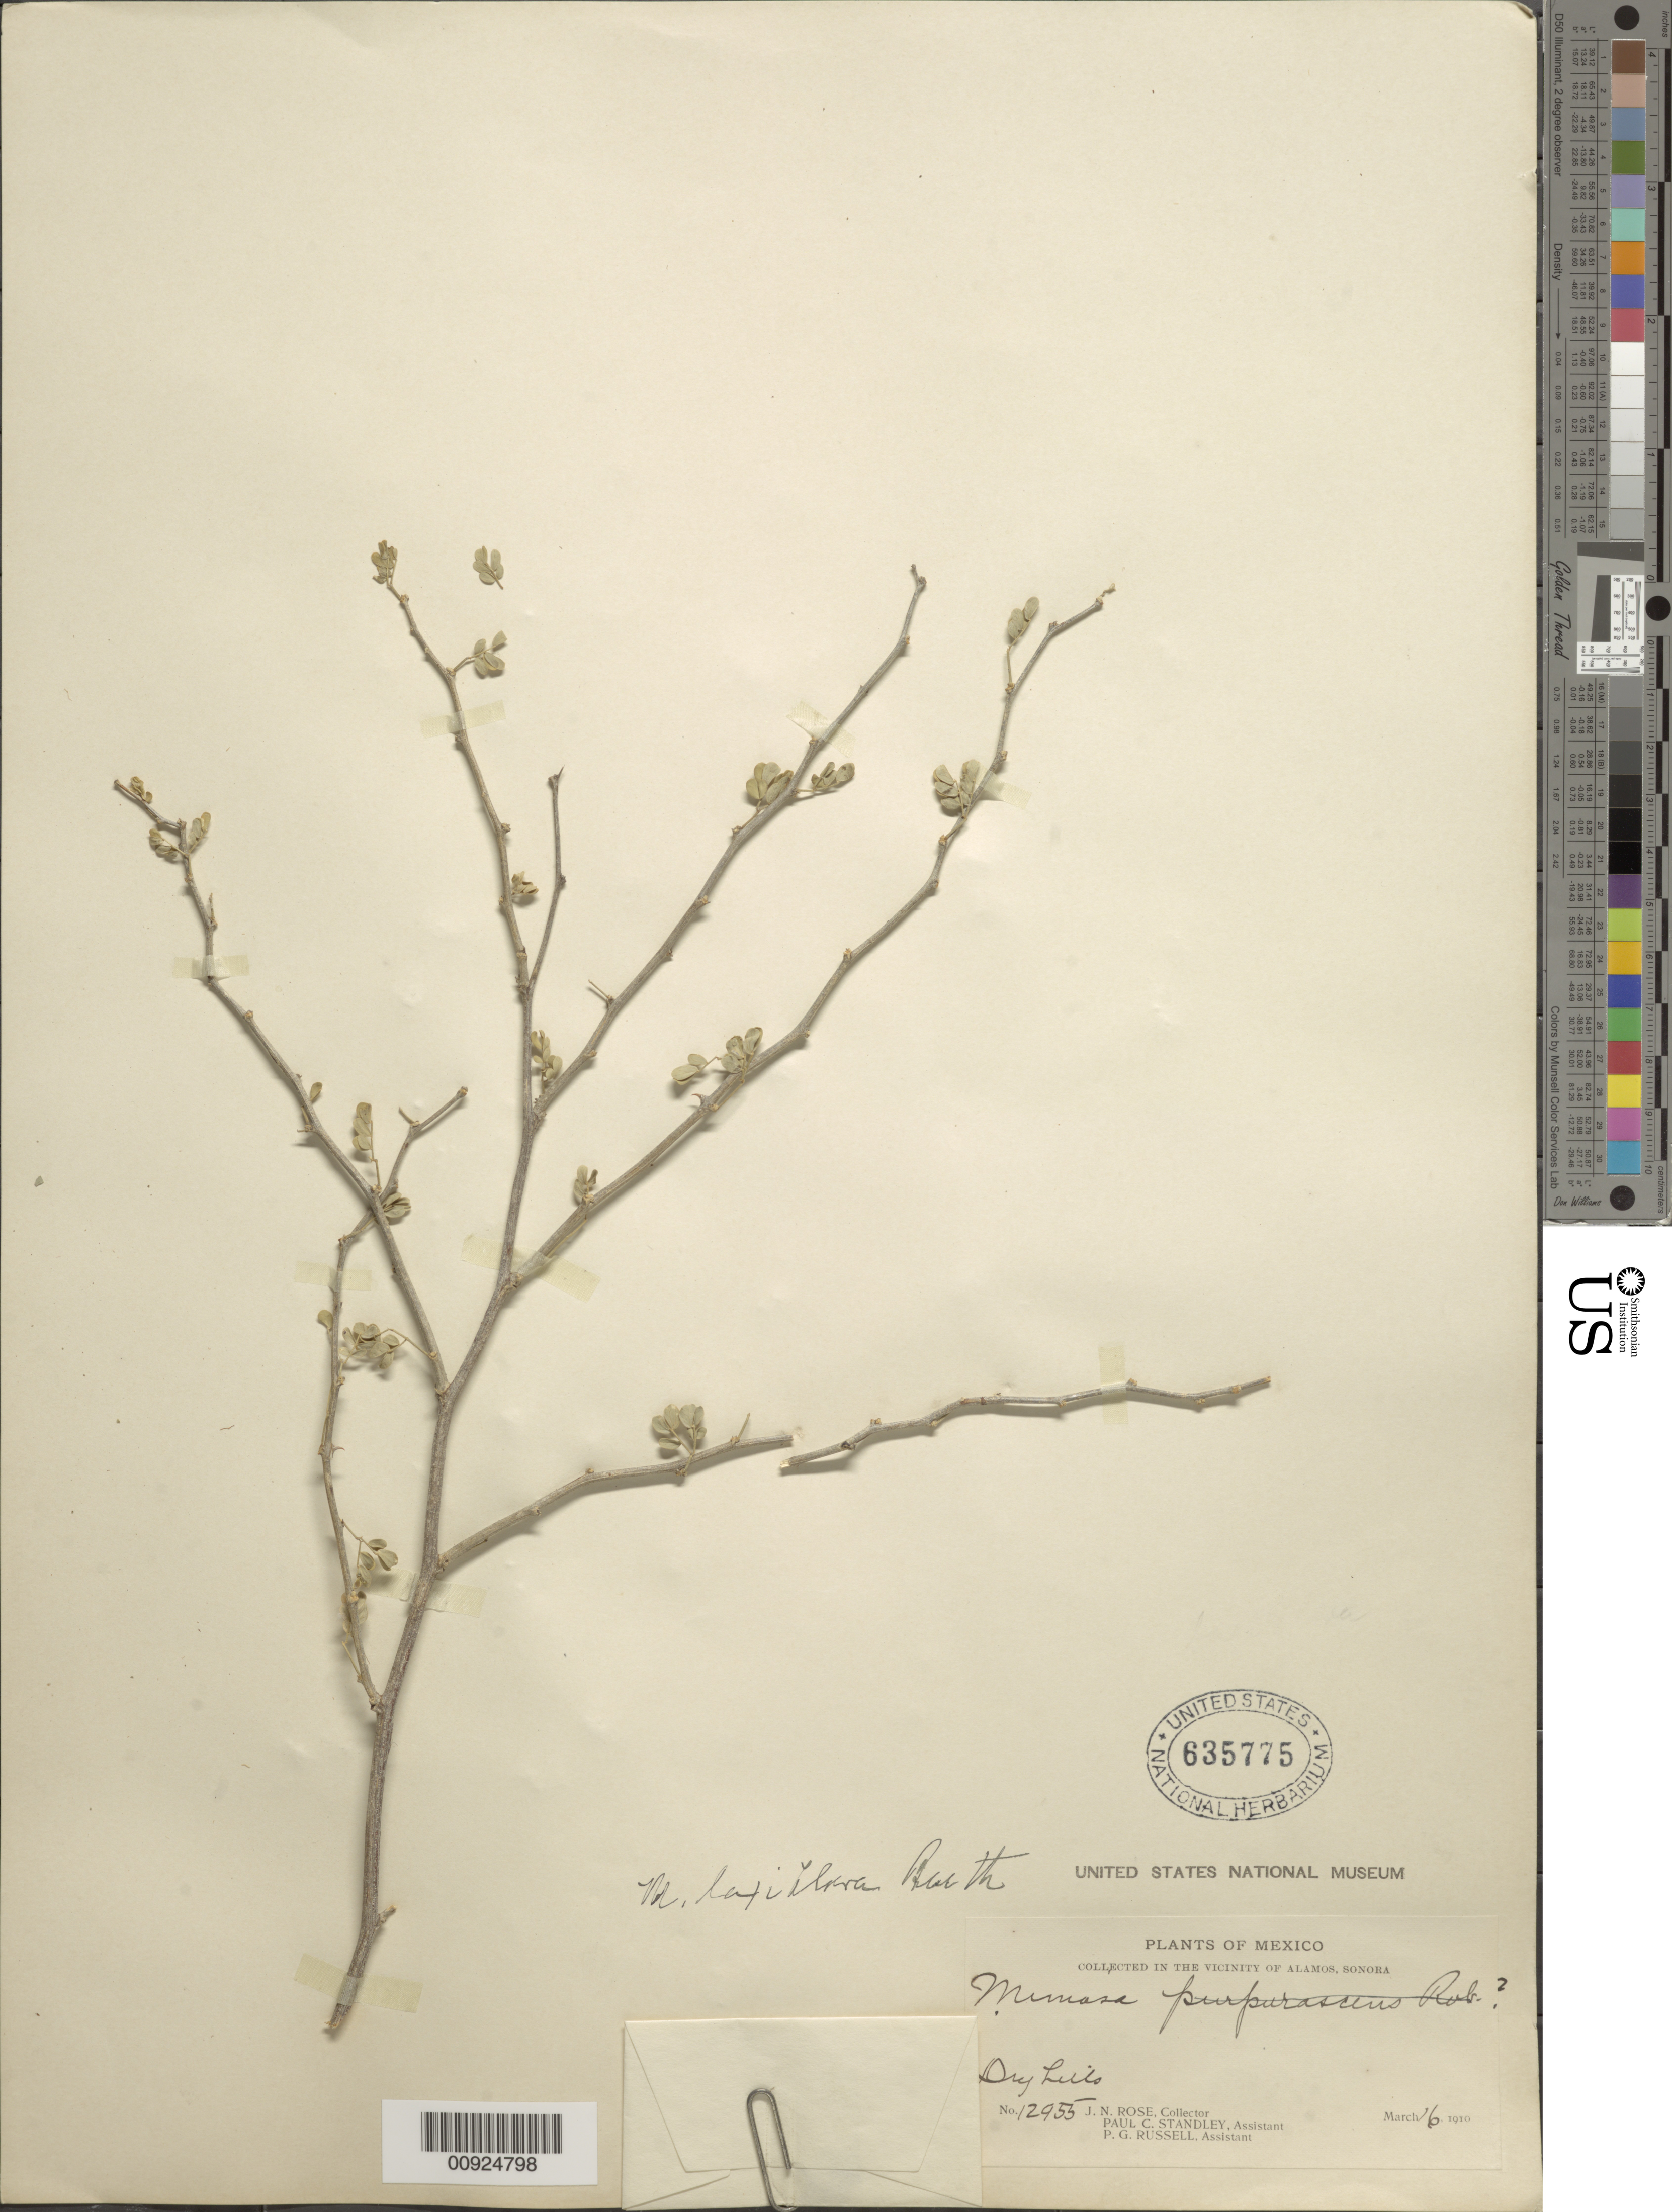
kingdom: Plantae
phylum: Tracheophyta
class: Magnoliopsida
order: Fabales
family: Fabaceae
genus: Mimosa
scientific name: Mimosa laxiflora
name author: Benth.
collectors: J. N. Rose, P. C. Standley & P. G. Russell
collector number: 12955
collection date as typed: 16 Mar 1910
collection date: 1910-03-16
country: Mexico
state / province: Sonora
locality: In the vicinity of Alamos, Sonora.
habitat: Dry hills.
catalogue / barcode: US 635775